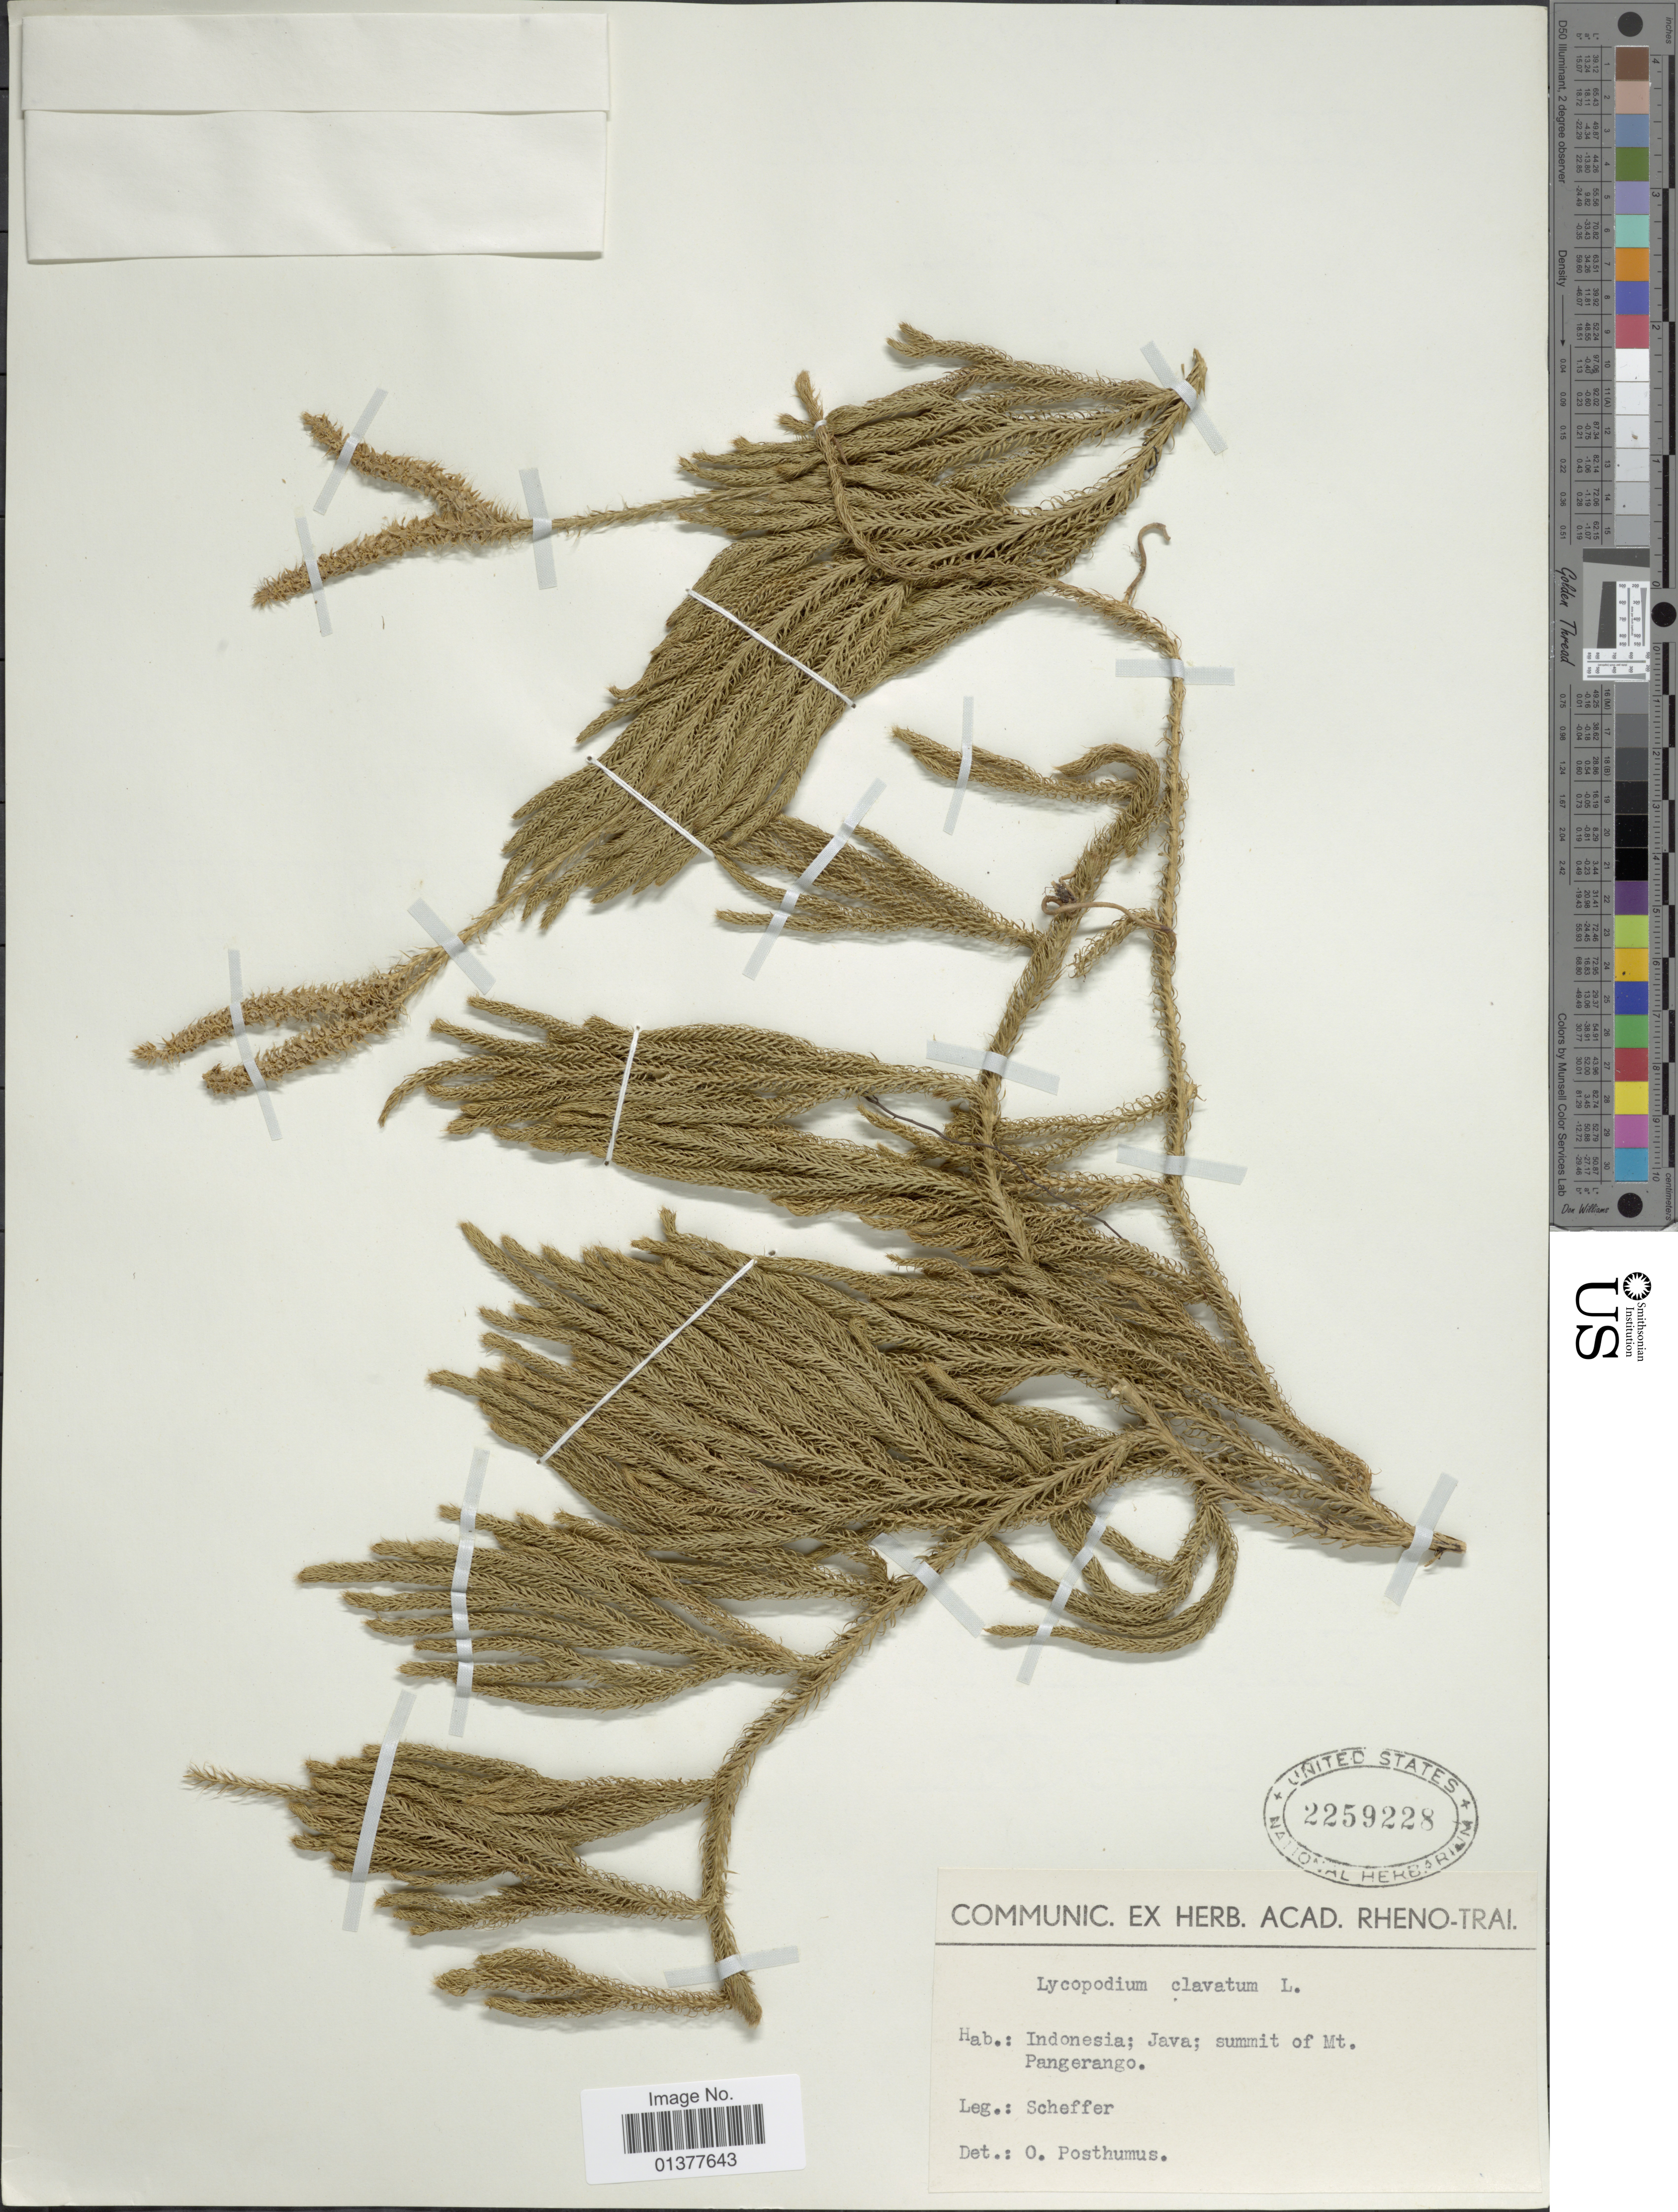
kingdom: Plantae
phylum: Tracheophyta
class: Lycopodiopsida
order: Lycopodiales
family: Lycopodiaceae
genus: Lycopodium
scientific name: Lycopodium clavatum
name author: L.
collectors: Scheffer, --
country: Indonesia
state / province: Java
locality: Summit of Mt. Pangerango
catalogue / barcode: US 2259228